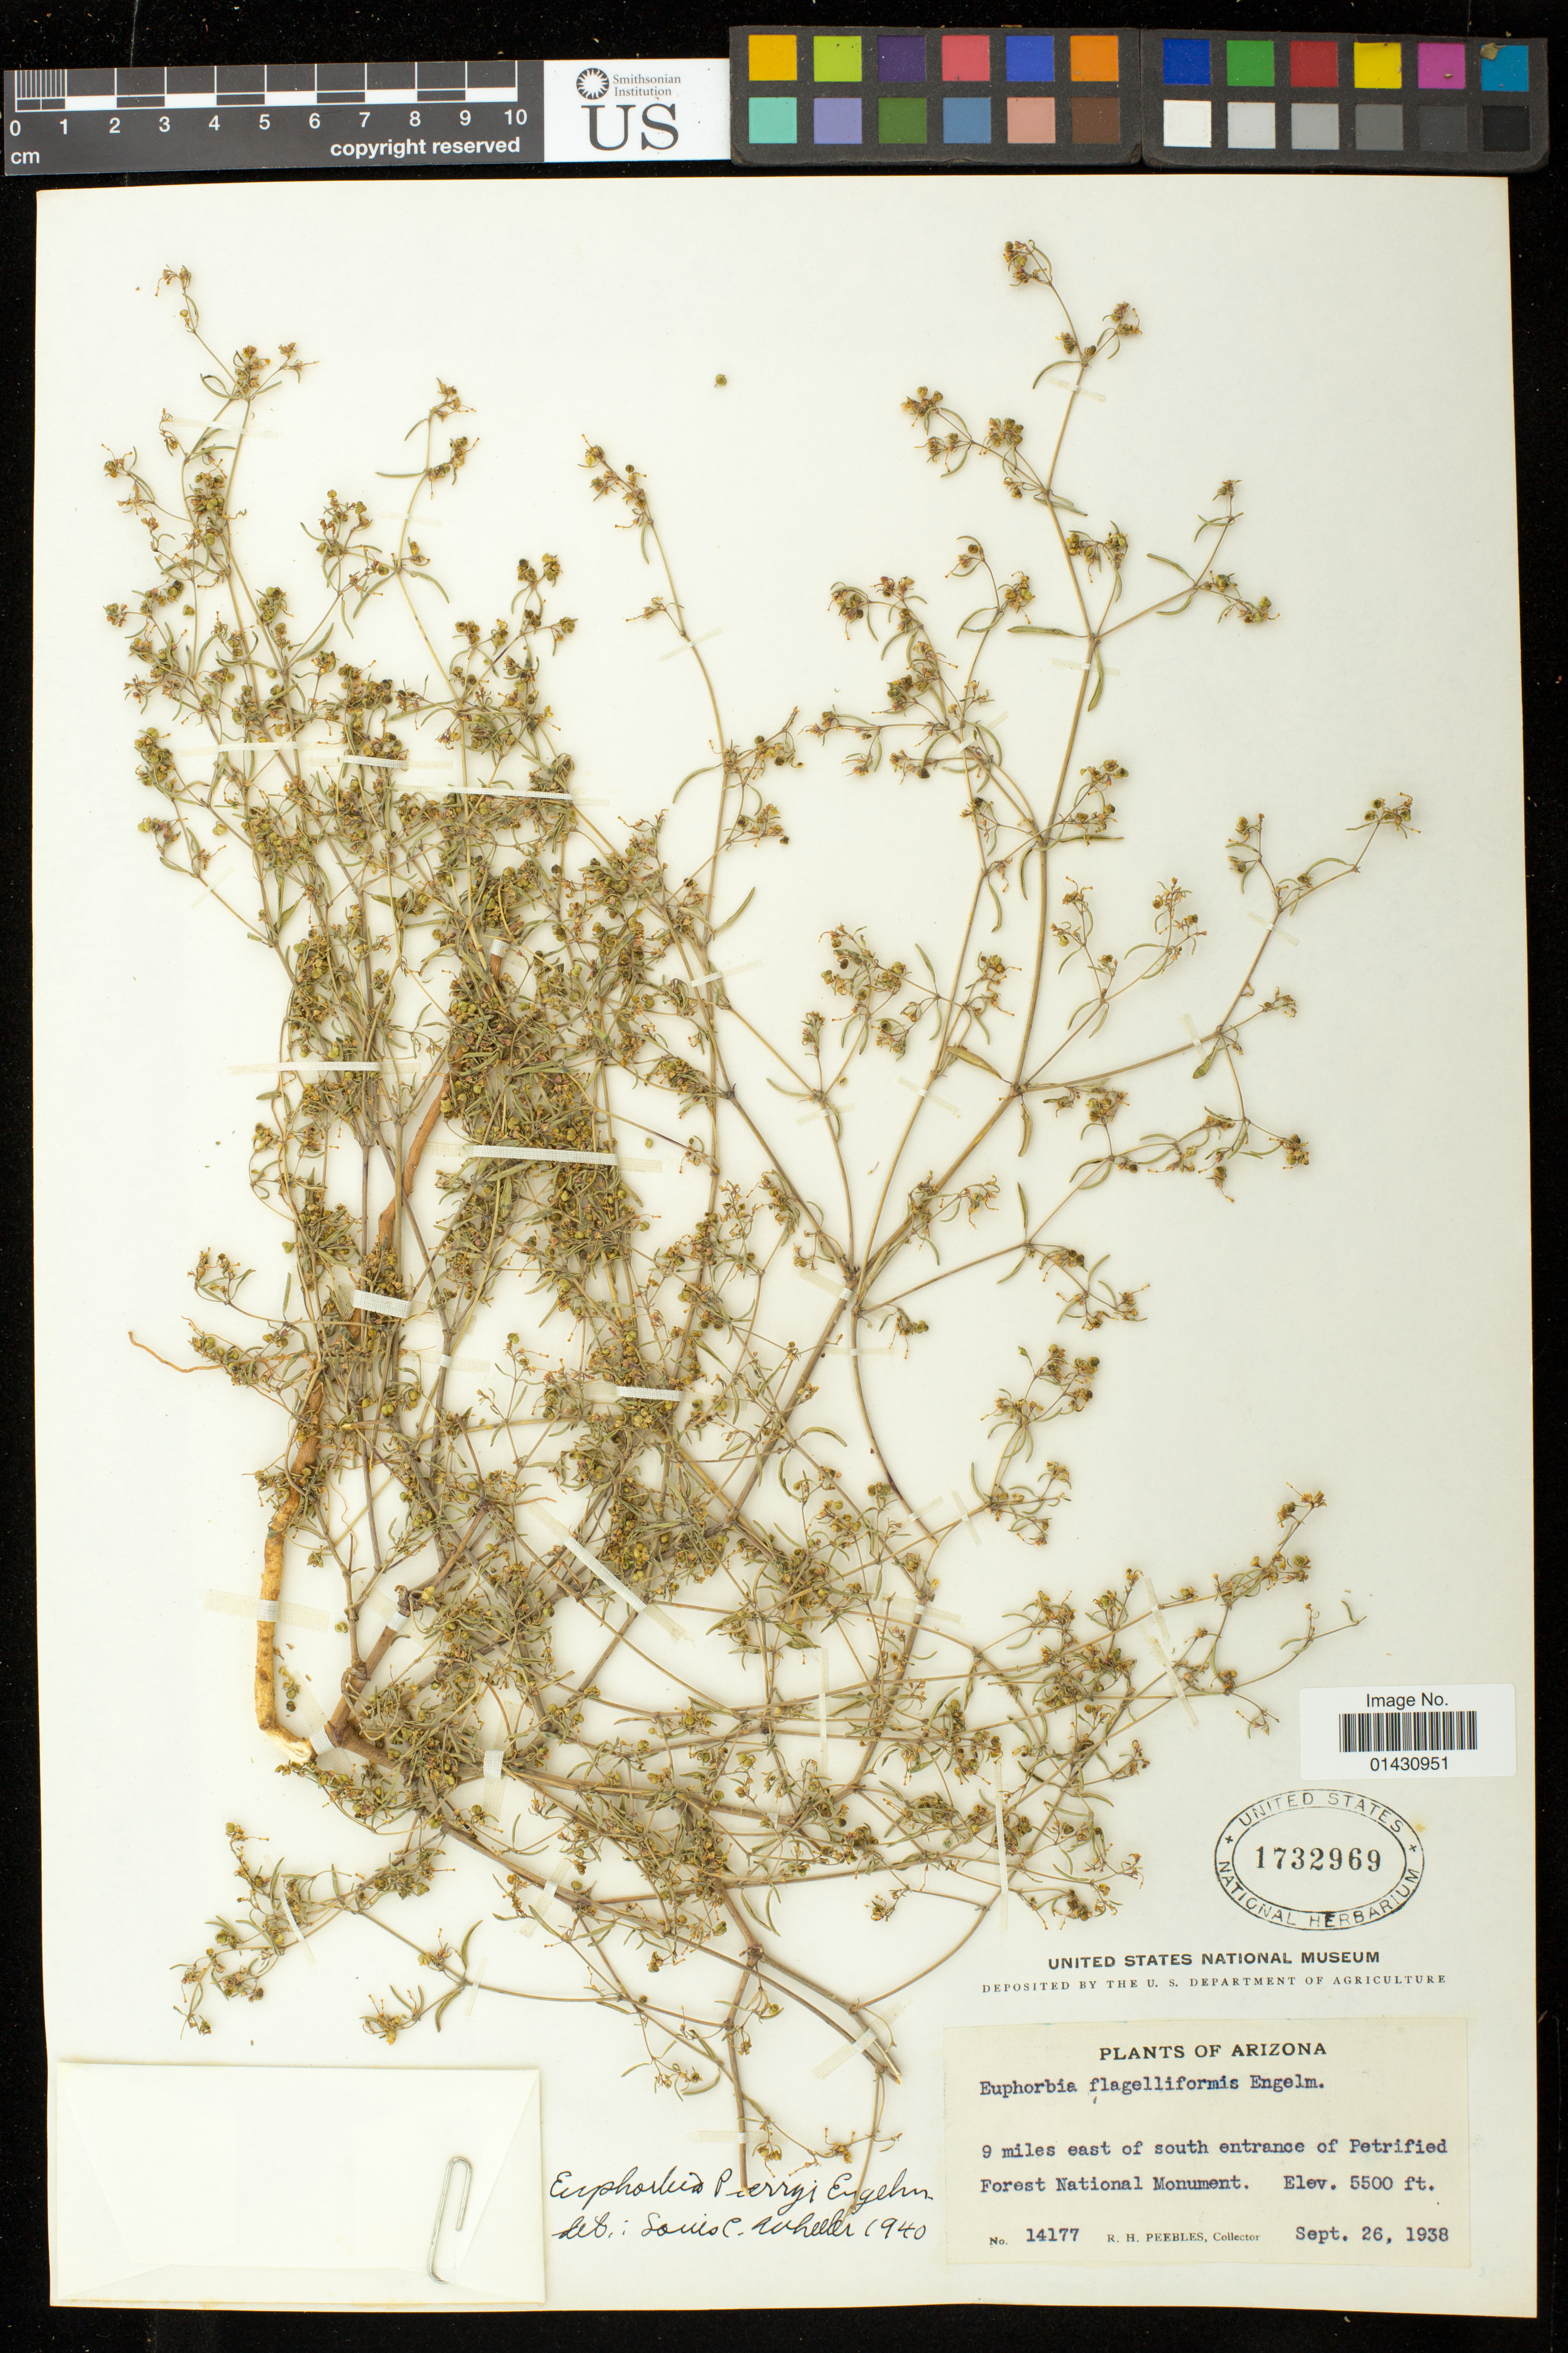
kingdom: Plantae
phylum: Tracheophyta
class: Magnoliopsida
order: Malpighiales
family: Euphorbiaceae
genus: Euphorbia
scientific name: Euphorbia parryi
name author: Engelm.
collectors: R. H. Peebles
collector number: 14177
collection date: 1938-09-26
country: United States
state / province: Arizona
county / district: Apache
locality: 9 miles east of south entrance of Petrified Forest National Monument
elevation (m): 1676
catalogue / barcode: US 1732969